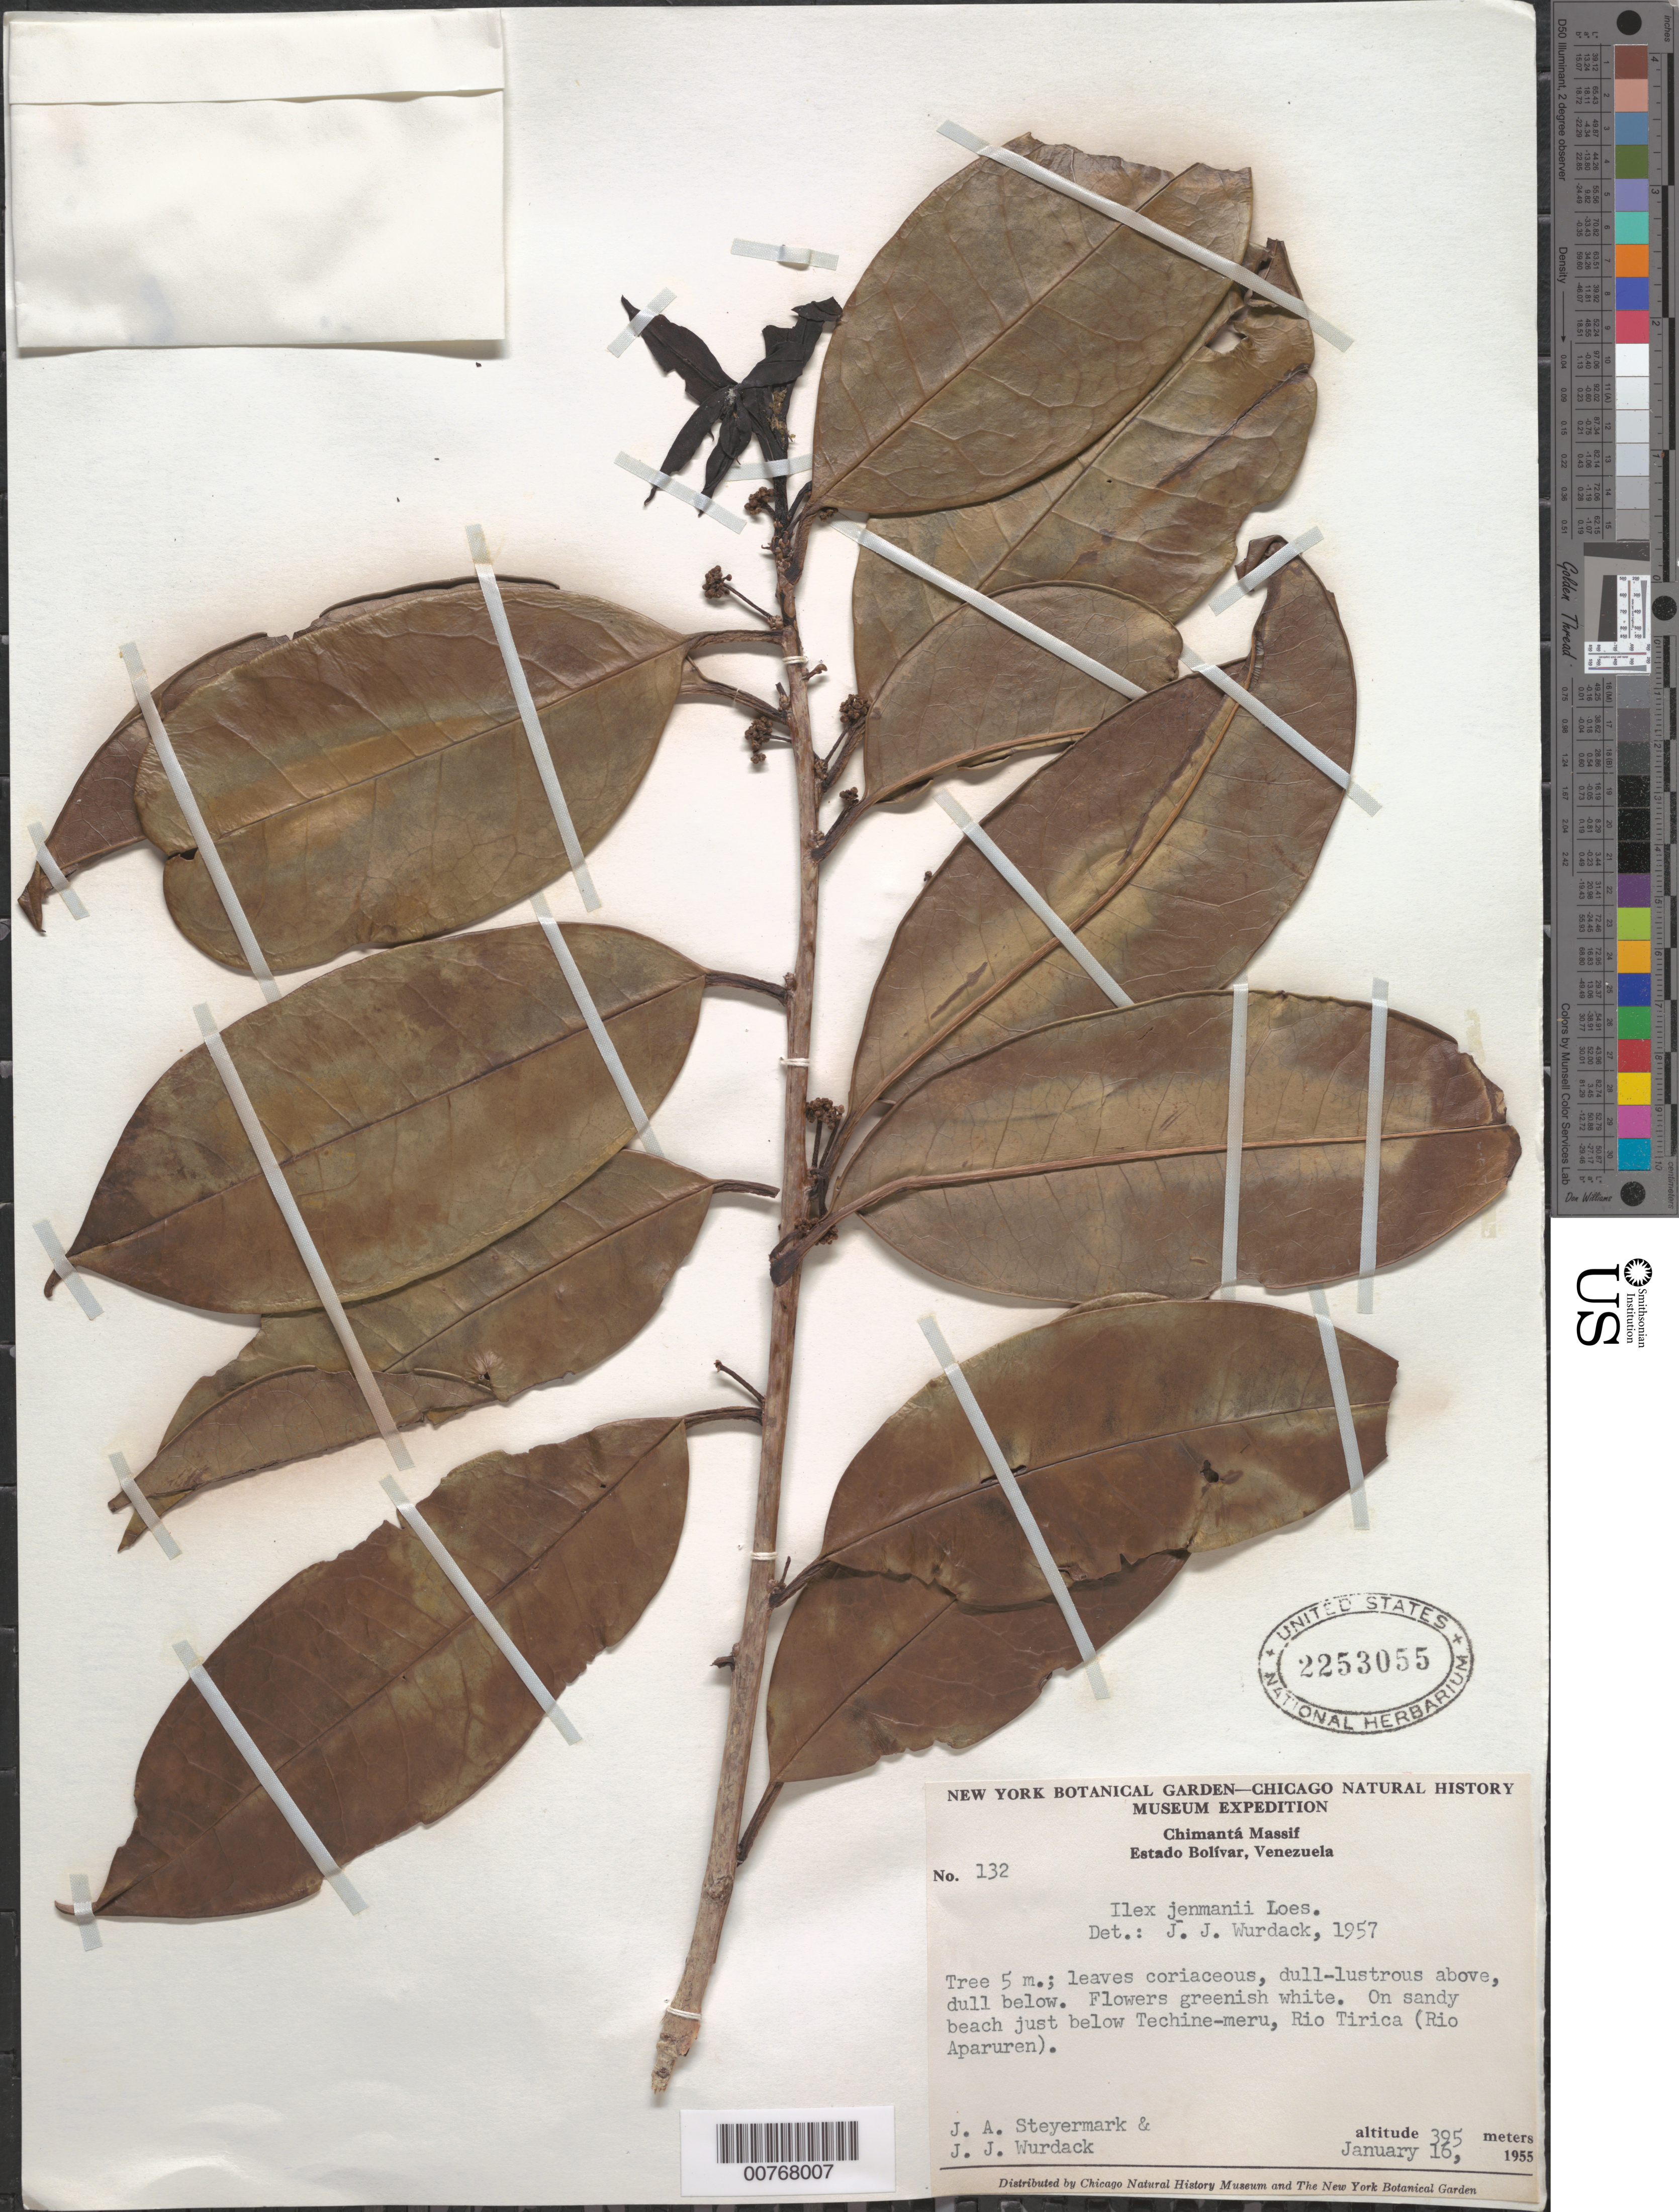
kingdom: Plantae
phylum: Tracheophyta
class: Magnoliopsida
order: Aquifoliales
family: Aquifoliaceae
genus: Ilex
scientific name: Ilex jenmanii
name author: Loes.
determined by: Wurdack, John J., (US), US (UNITED STATES)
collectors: J. Steyermark & J. J. Wurdack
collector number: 55 132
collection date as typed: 16-Jan-55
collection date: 1955-01-16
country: Venezuela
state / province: Bolívar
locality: Chimantá Massif, just below Techine-merú, Río Tirica (Río Aparuren)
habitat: Sandy beach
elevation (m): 395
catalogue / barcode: US 2253055